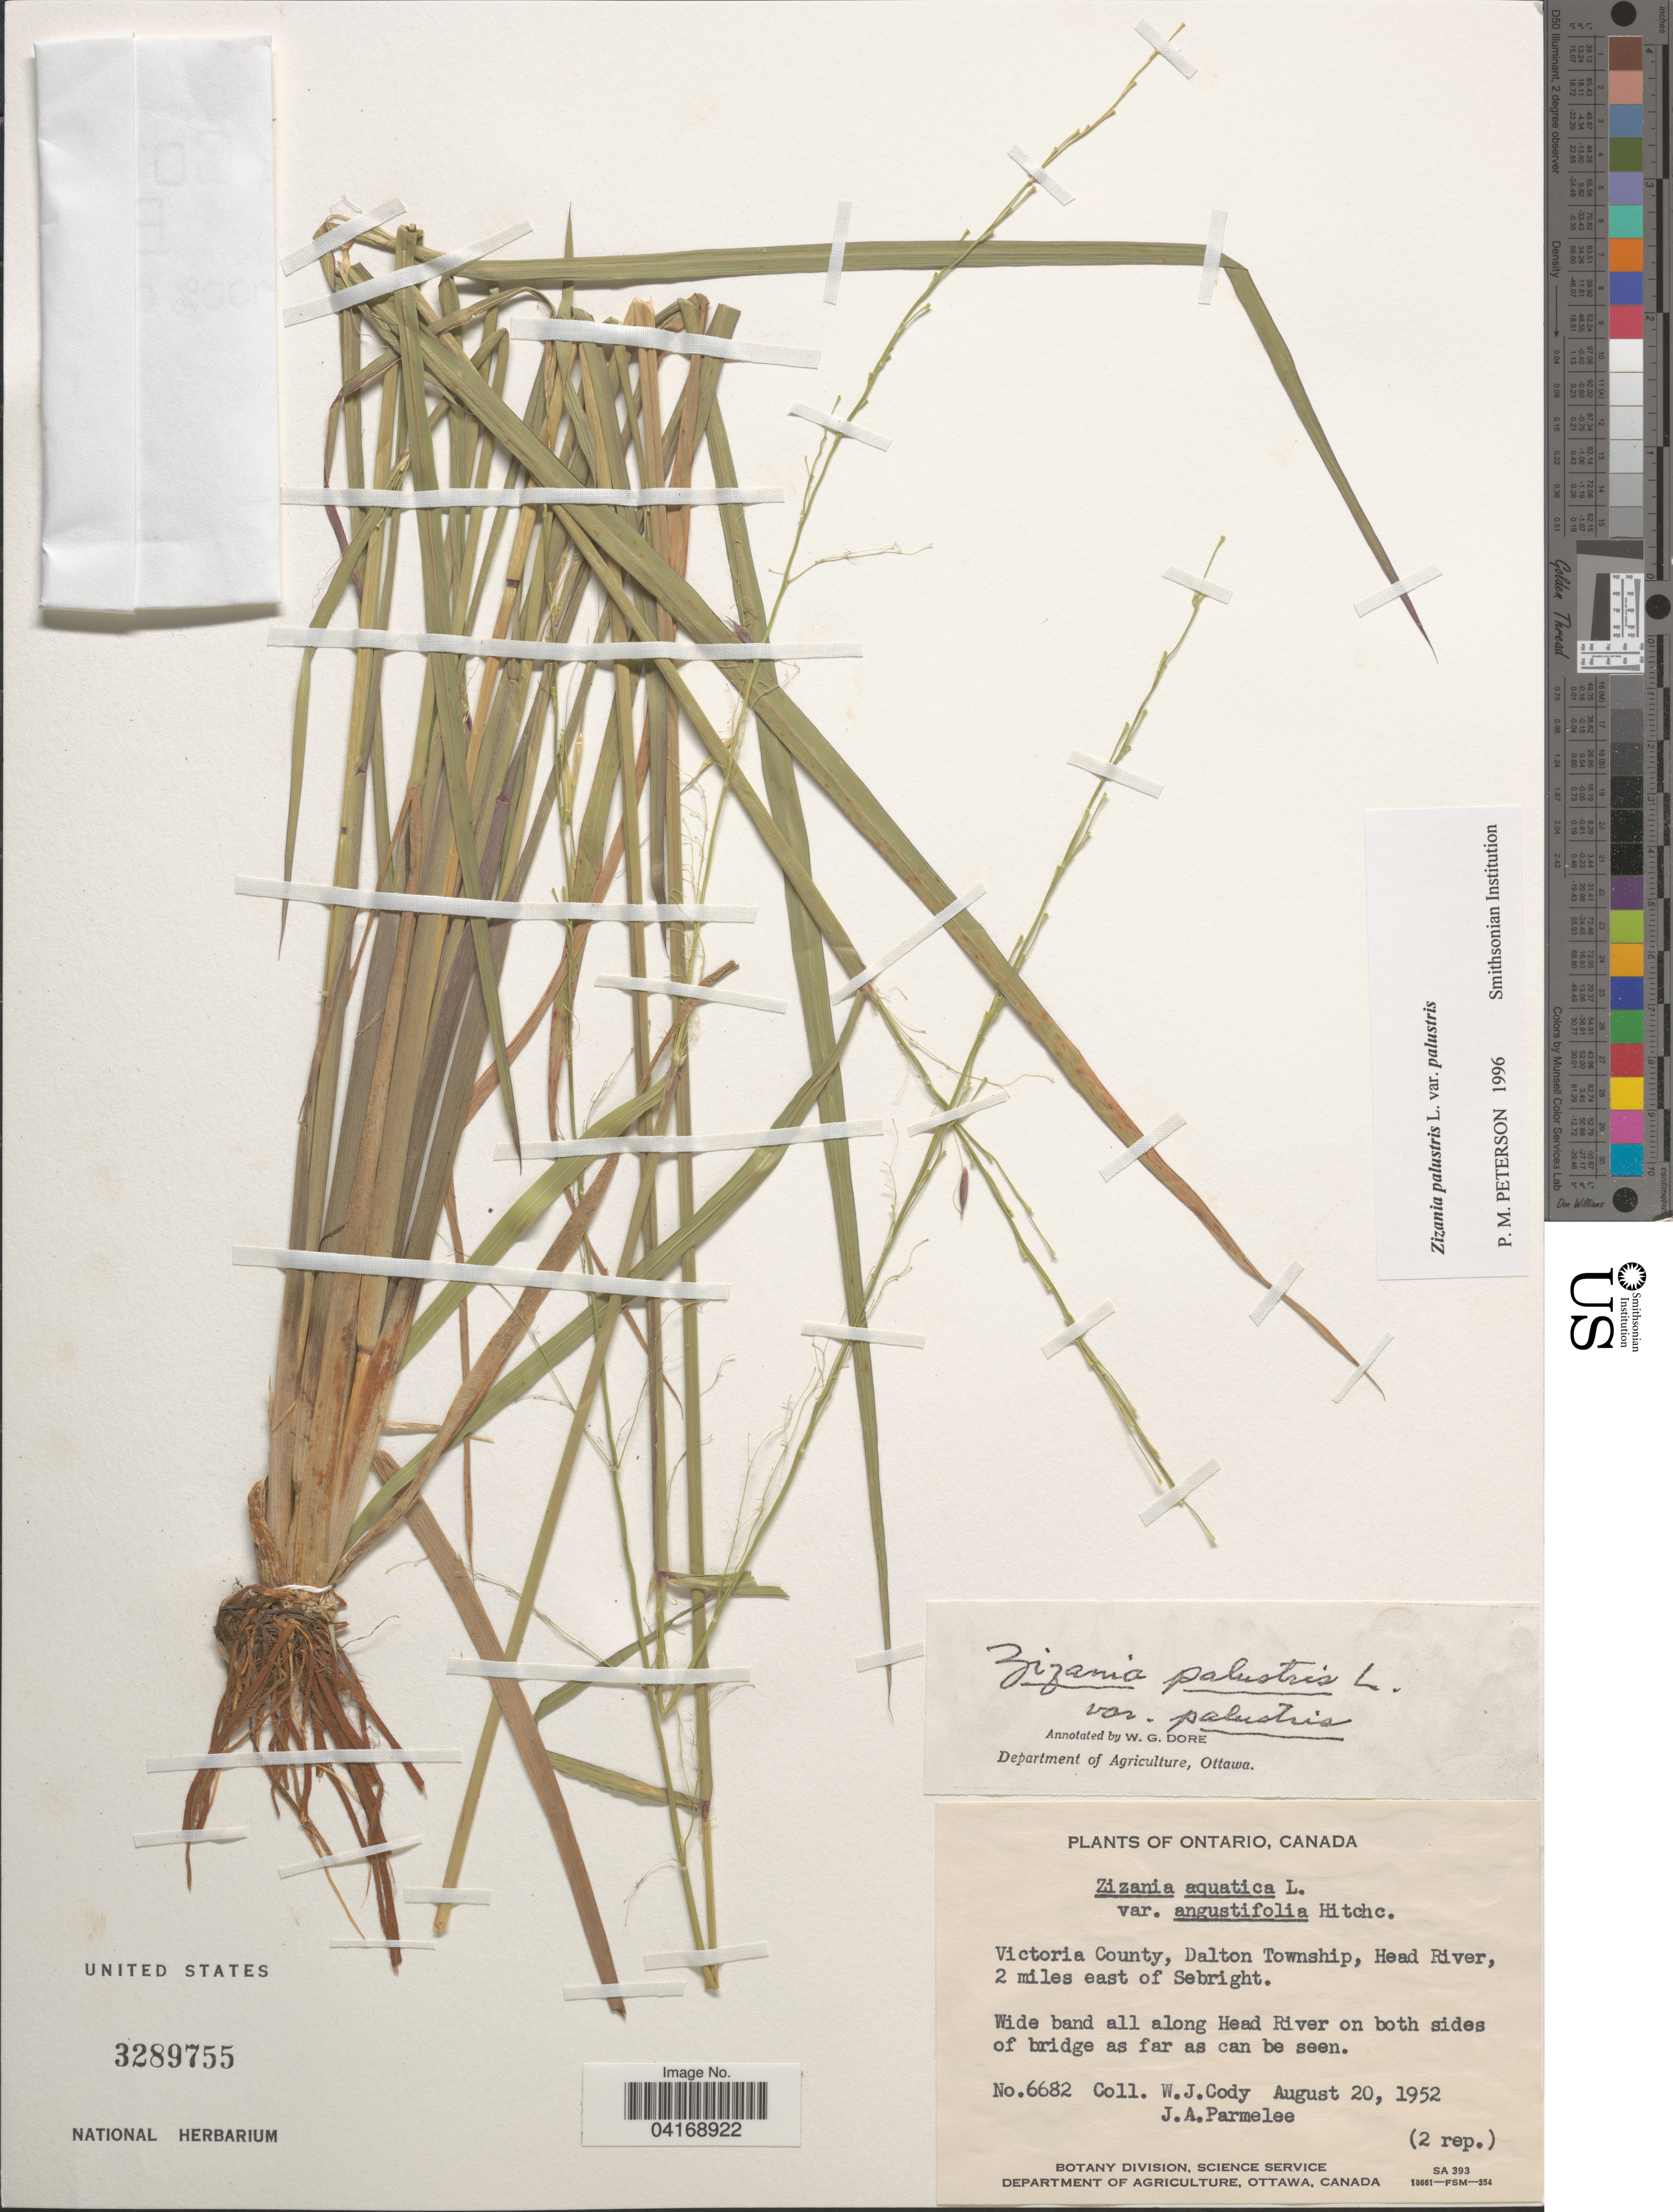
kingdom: Plantae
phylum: Tracheophyta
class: Liliopsida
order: Poales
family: Poaceae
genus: Zizania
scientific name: Zizania palustris var. palustris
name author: L.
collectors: W. Cody & J. A. Parmelee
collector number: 6682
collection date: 1952-08-20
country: Canada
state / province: Ontario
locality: Victoria County, Dalton Township, Head River, 2 miles east of Sebright. Wide band all along Head River on both sides of bridge as far as can be seen.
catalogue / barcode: US 3289755